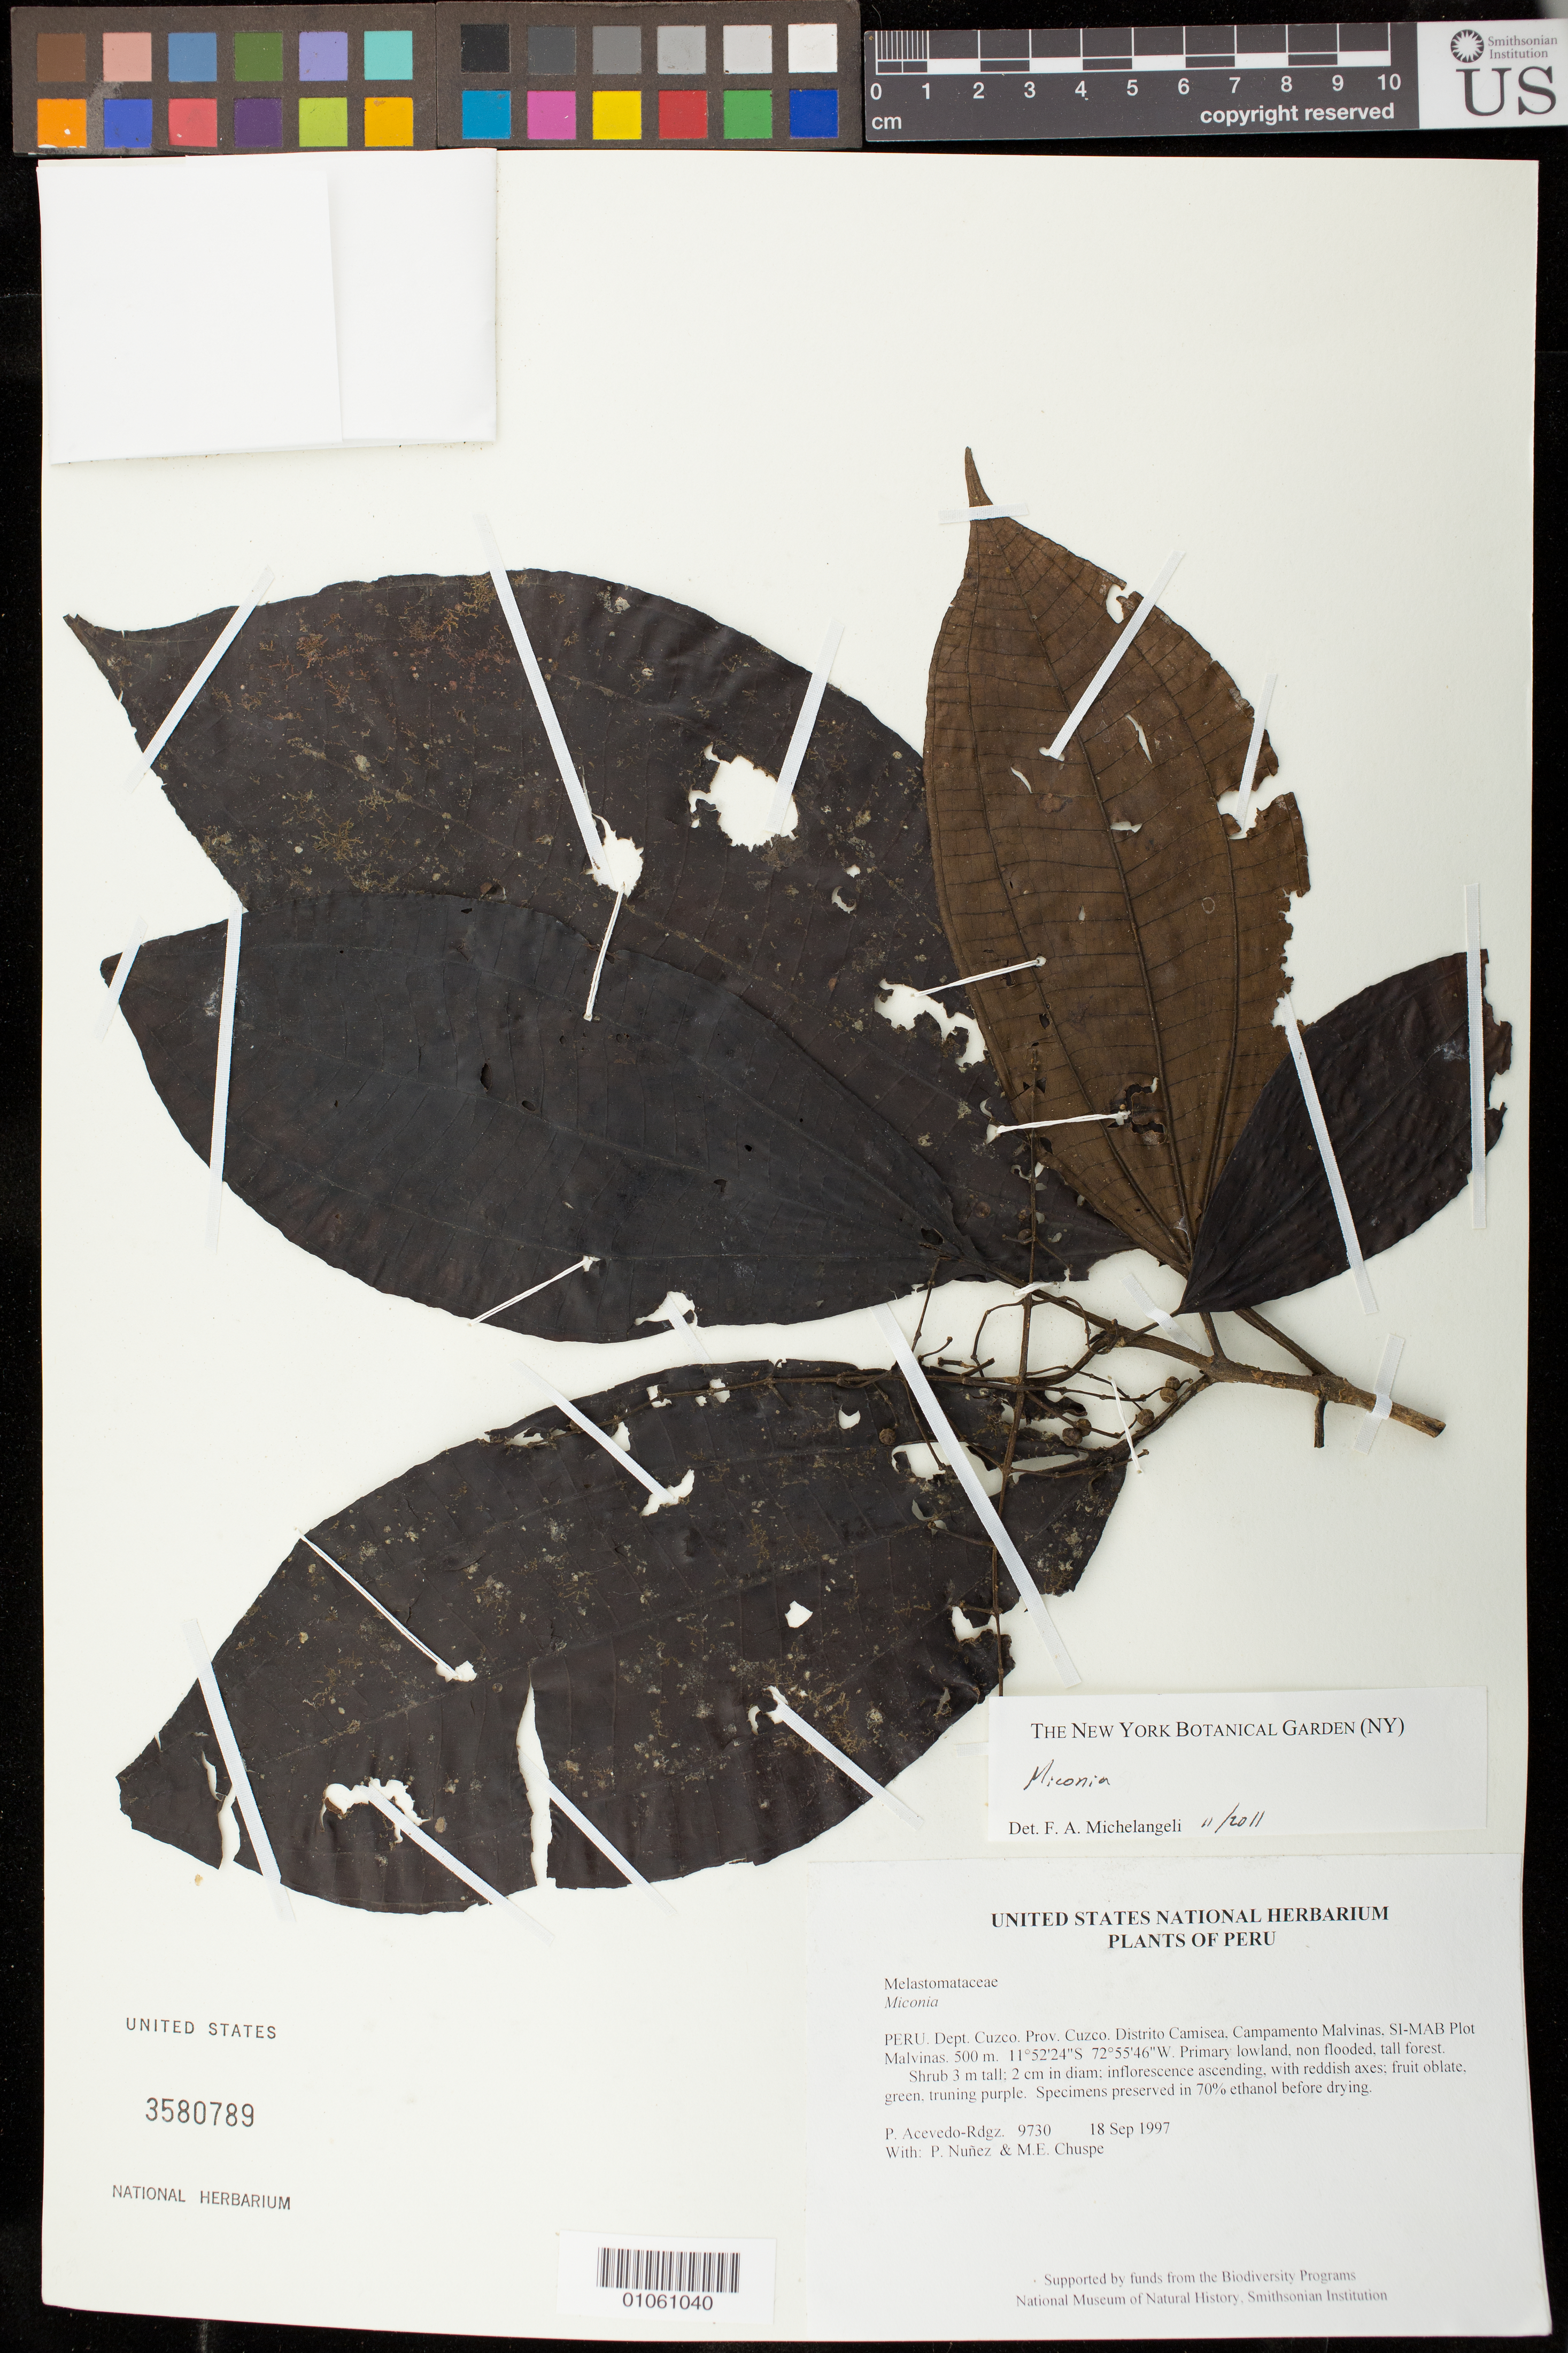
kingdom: Plantae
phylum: Tracheophyta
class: Magnoliopsida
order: Myrtales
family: Melastomataceae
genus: Miconia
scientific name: Miconia sp.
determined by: Michelangeli, F. A.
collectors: P. Acevedo-Rodr., P. Nuñez V. & M. Chuspe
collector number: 9730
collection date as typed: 18 Sep 1997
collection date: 1997-09-18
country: Peru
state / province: Cusco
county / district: Cusco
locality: Distrito Camisea, Campamento Malvinas, SI-MAB Plot Malvinas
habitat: Primary lowland, non flooded, tall forest.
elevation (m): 500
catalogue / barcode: US 3580789